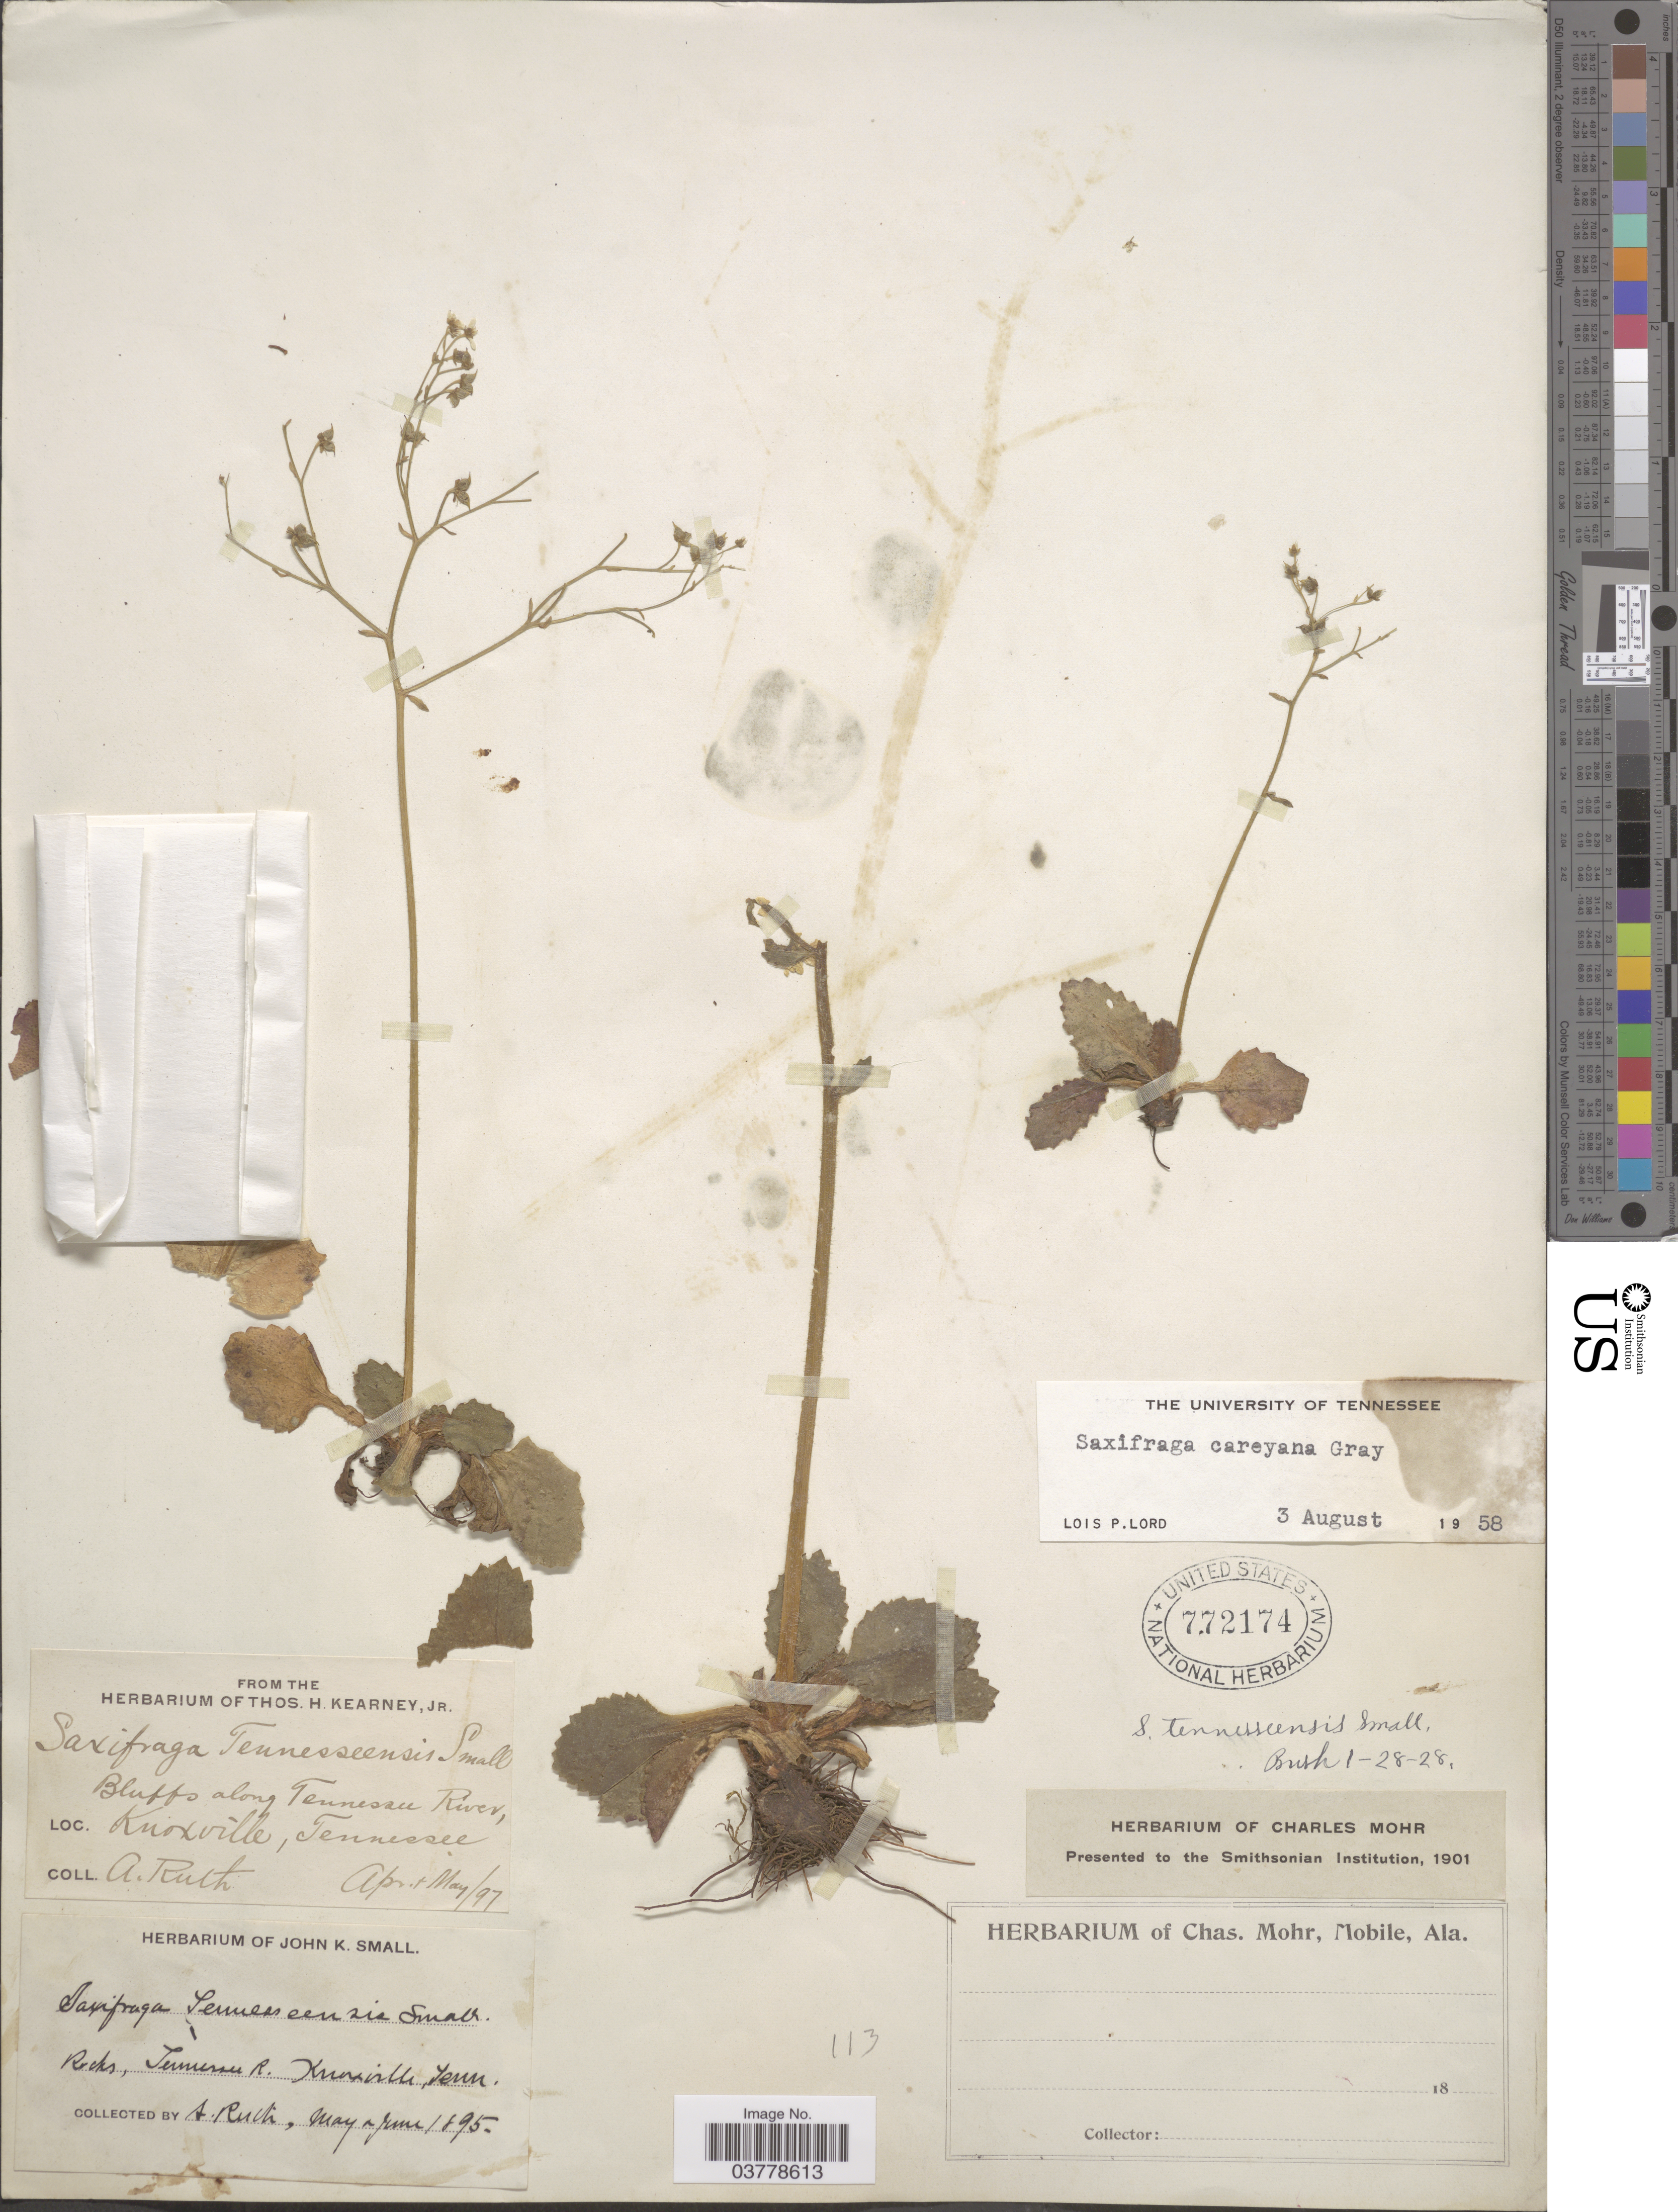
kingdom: Plantae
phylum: Tracheophyta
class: Magnoliopsida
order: Saxifragales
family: Saxifragaceae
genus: Saxifraga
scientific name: Saxifraga careyana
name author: A. Gray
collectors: A. Ruth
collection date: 1895-05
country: United States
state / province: Tennessee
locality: Bluffs along Tennessee River, Knoxville.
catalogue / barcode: US 772174